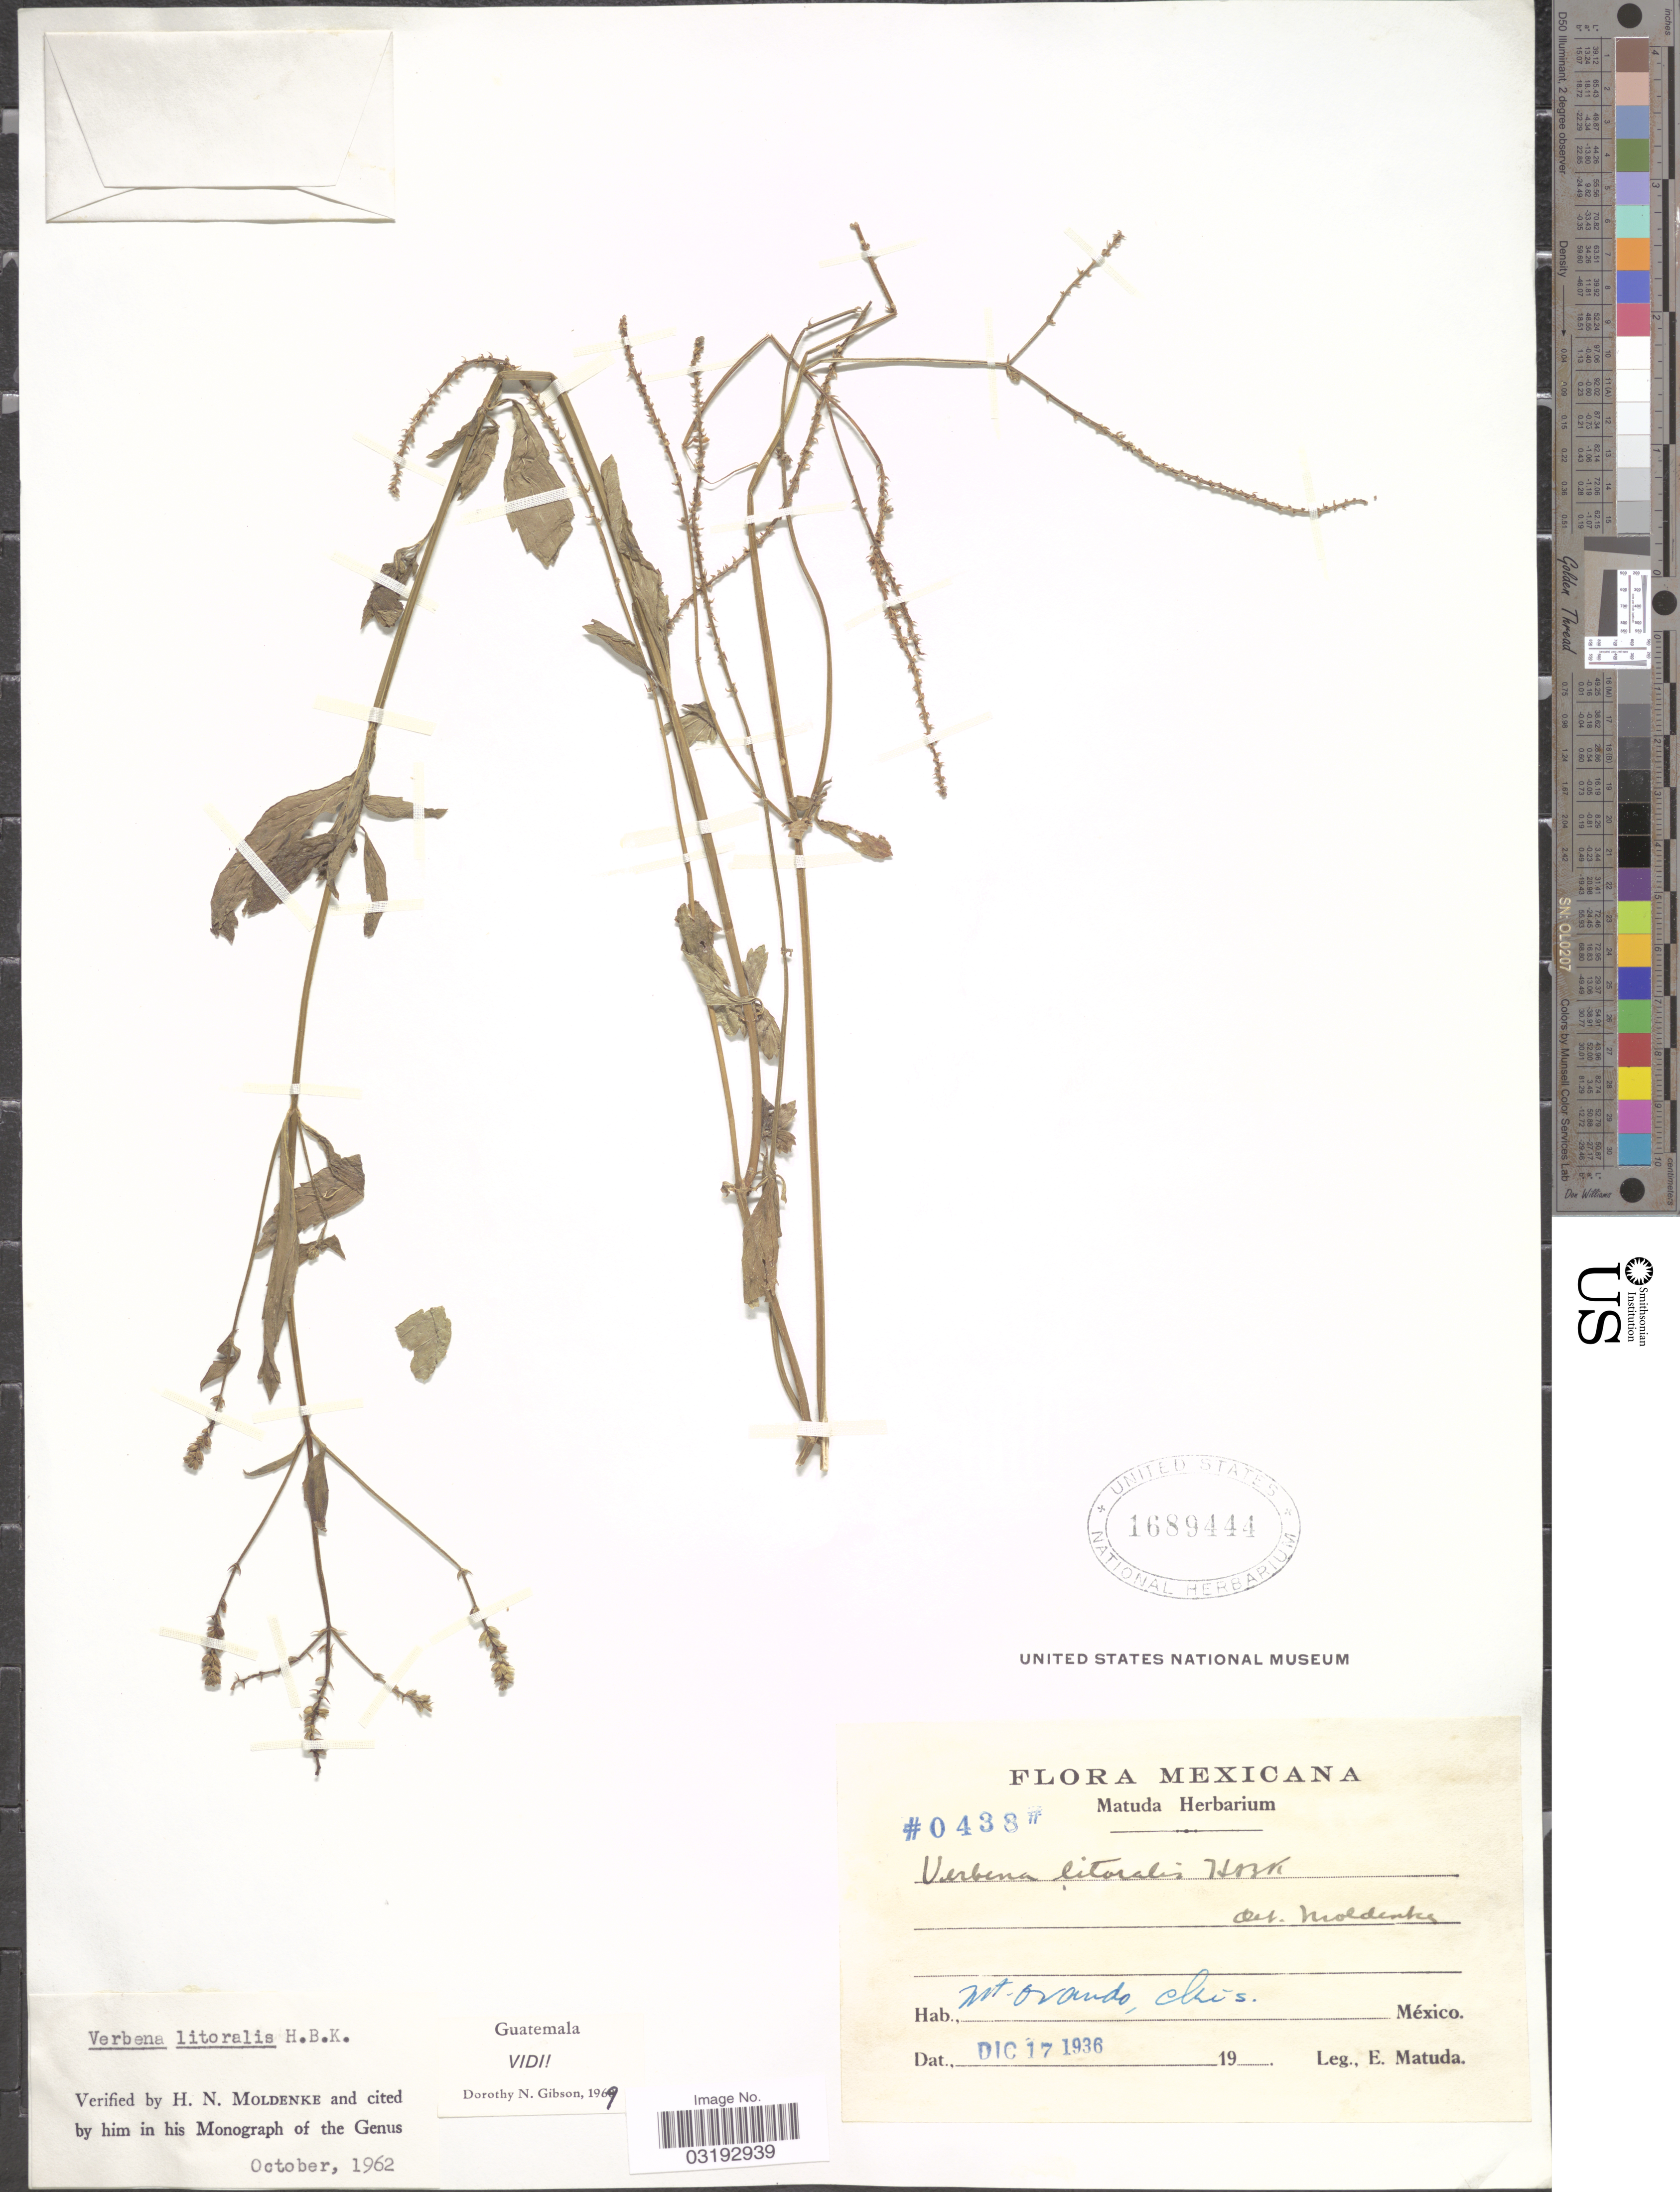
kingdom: Plantae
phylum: Tracheophyta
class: Magnoliopsida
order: Lamiales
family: Verbenaceae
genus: Verbena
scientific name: Verbena litoralis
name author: Kunth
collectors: E. Matuda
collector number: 0438*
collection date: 1936-12-17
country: Mexico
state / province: Chiapas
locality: Mt. Orando.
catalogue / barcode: US 1689444